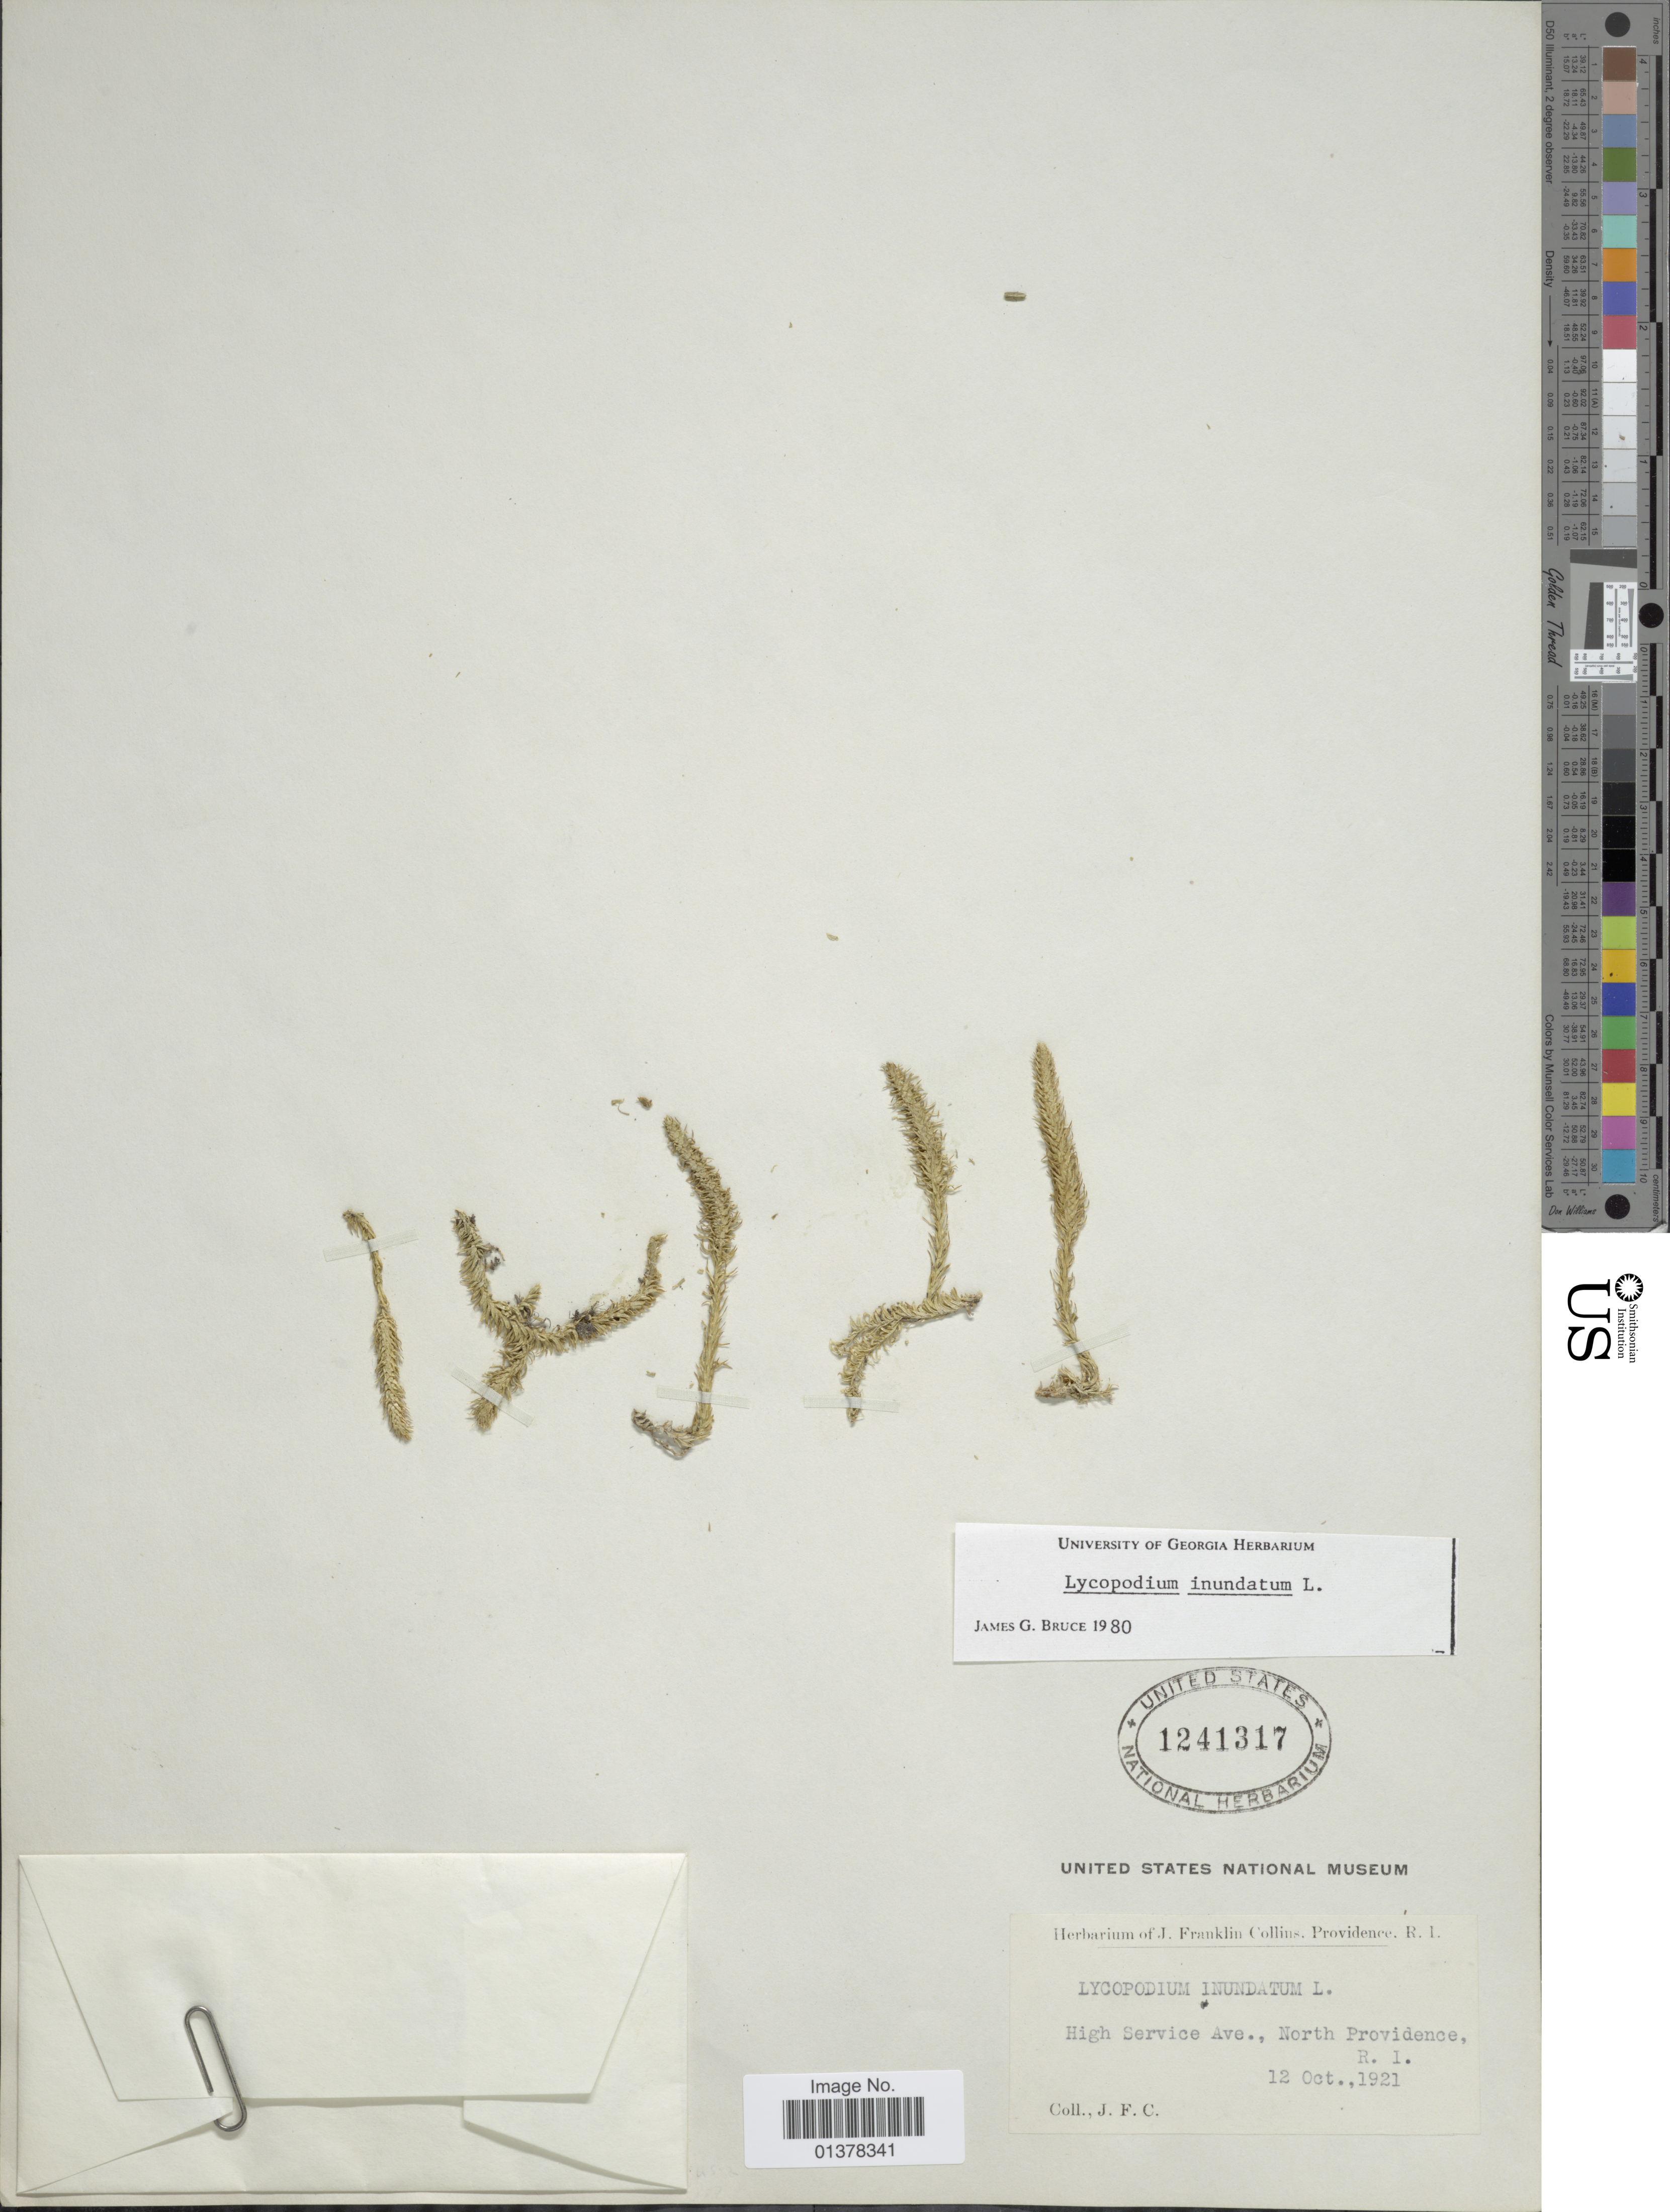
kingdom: Plantae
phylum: Tracheophyta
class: Lycopodiopsida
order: Lycopodiales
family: Lycopodiaceae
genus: Lycopodiella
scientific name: Lycopodiella inundata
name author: (L.) Holub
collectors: J. Collins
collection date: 1921-10-12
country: United States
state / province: Rhode Island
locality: High Service Ave., North Providence, R.I.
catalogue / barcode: US 1241317